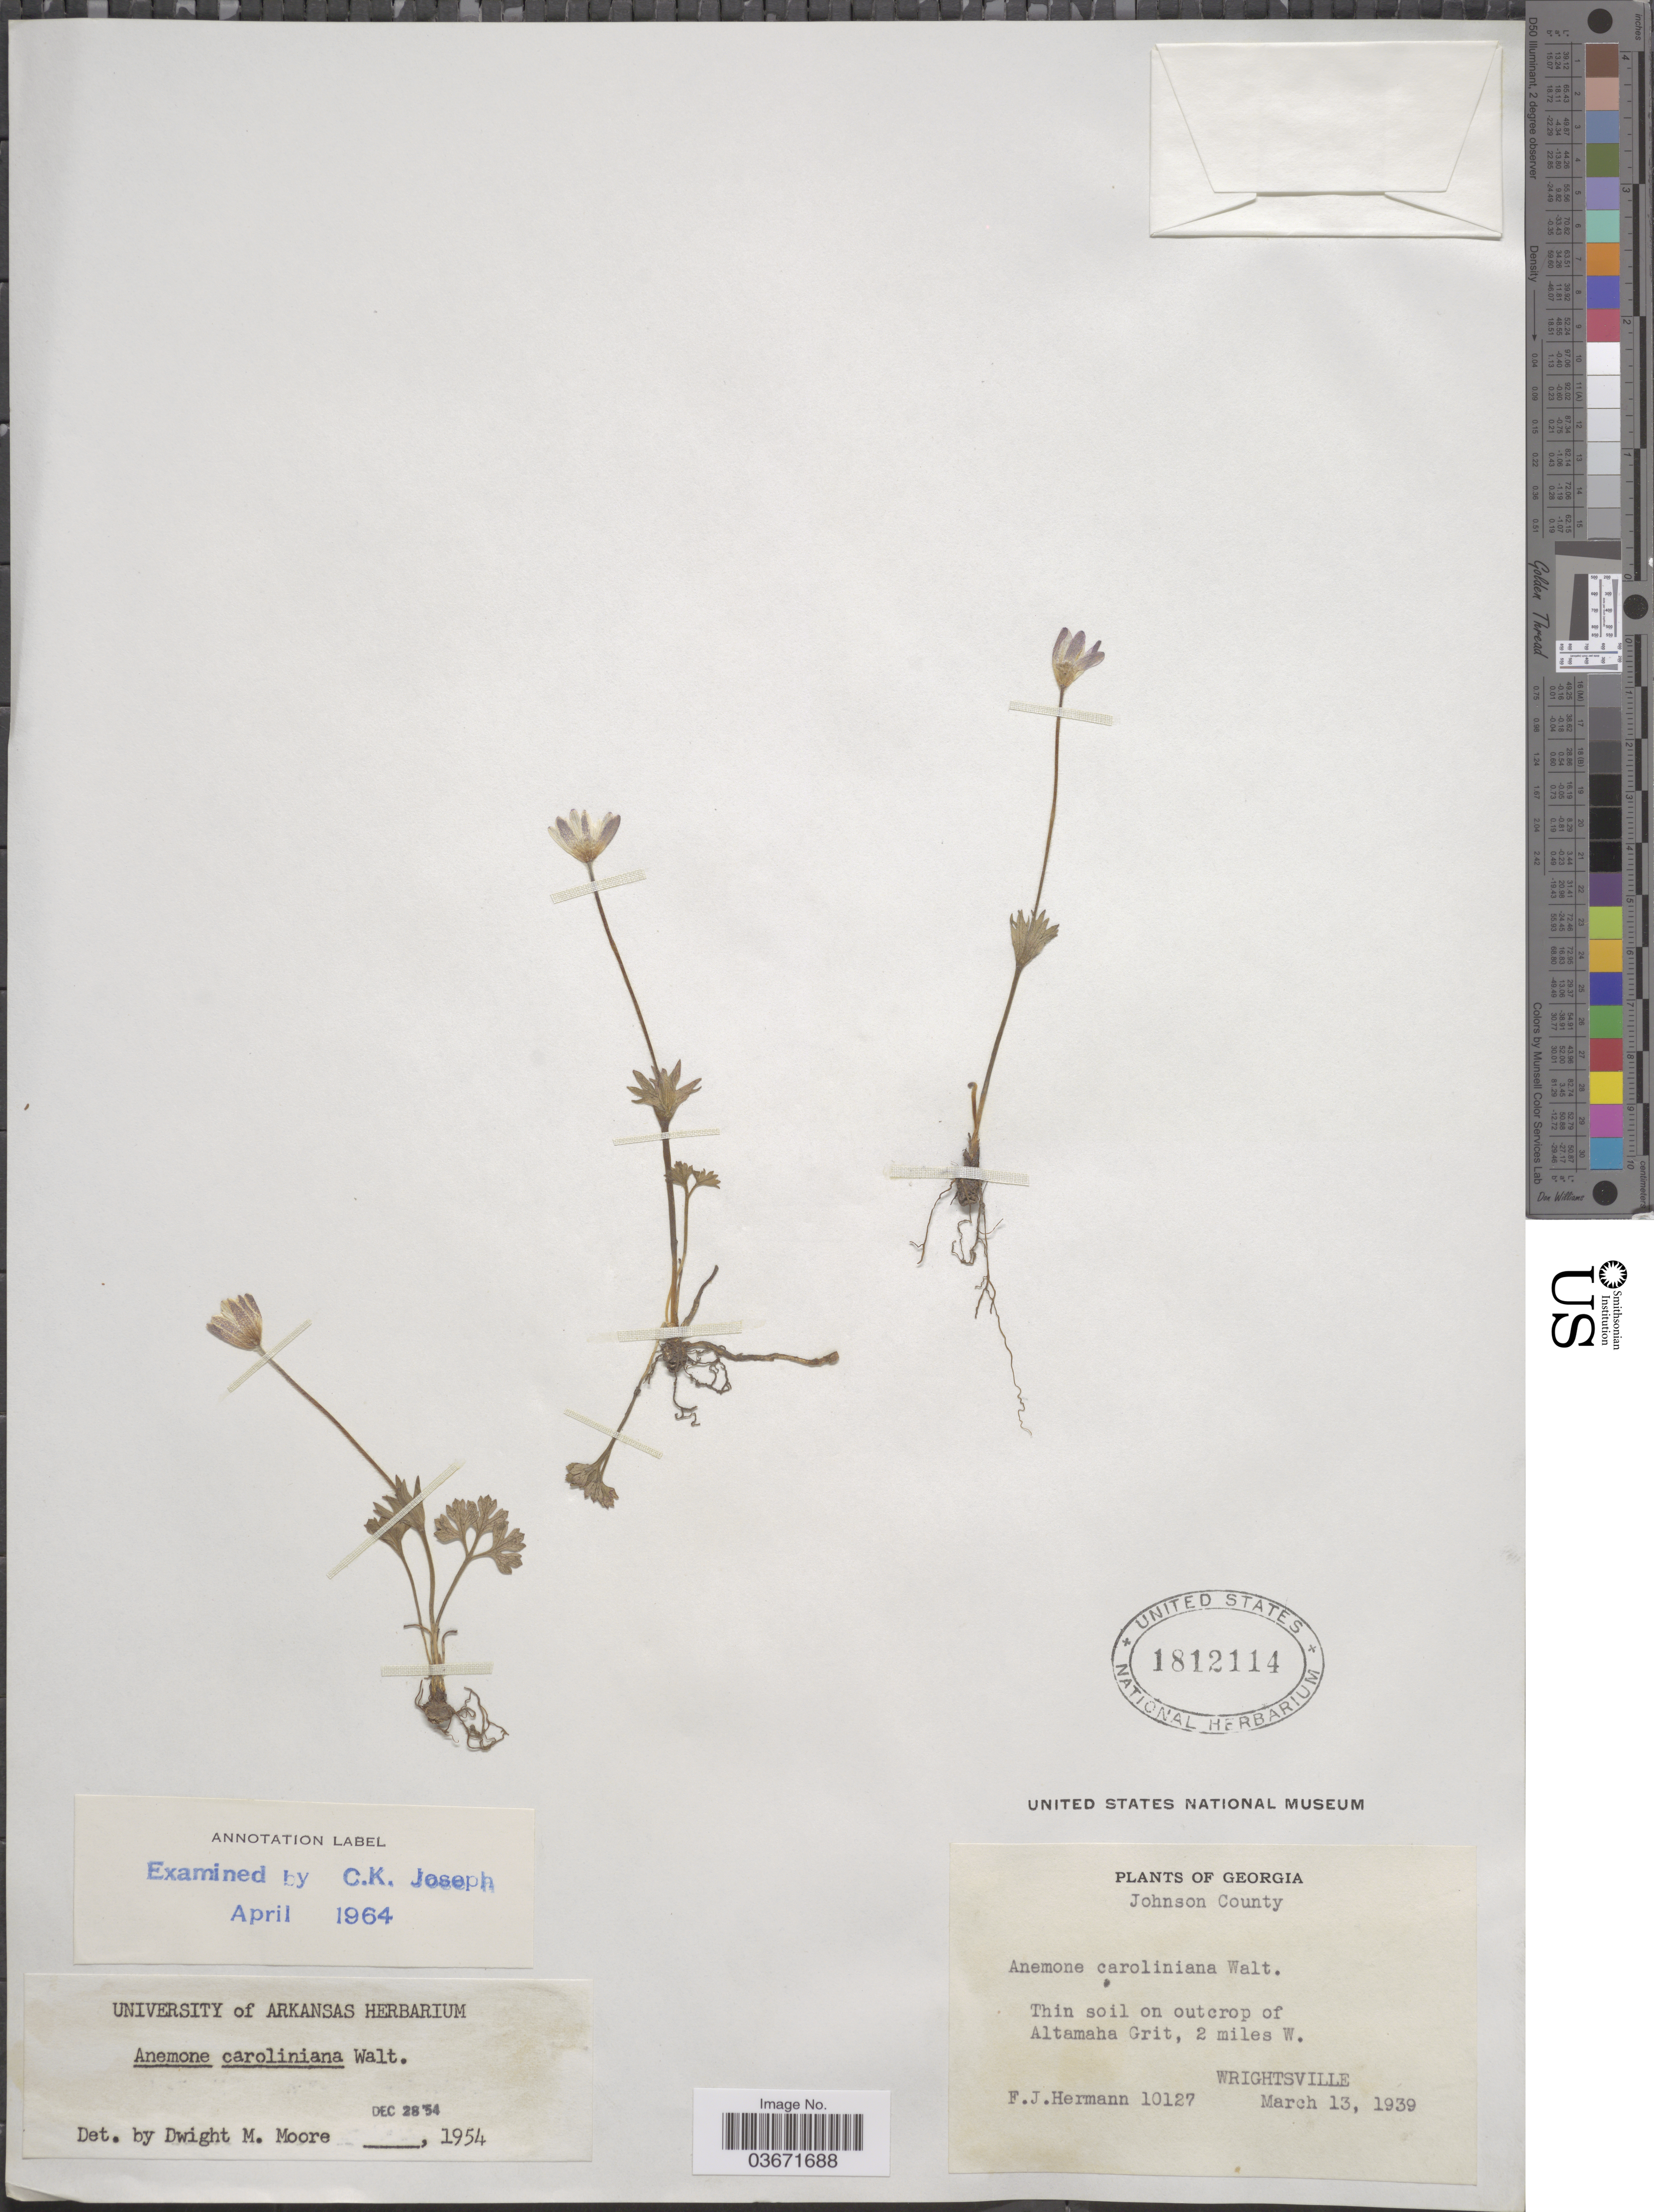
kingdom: Plantae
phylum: Tracheophyta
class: Magnoliopsida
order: Ranunculales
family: Ranunculaceae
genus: Anemone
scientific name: Anemone caroliniana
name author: Walter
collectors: F. J. Hermann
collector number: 10127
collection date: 1939-03-13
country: United States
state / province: Georgia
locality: Johnson County. Outcrop of Altamaha Grit, 2 miles W. Wrightsville.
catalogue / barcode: US 1812114